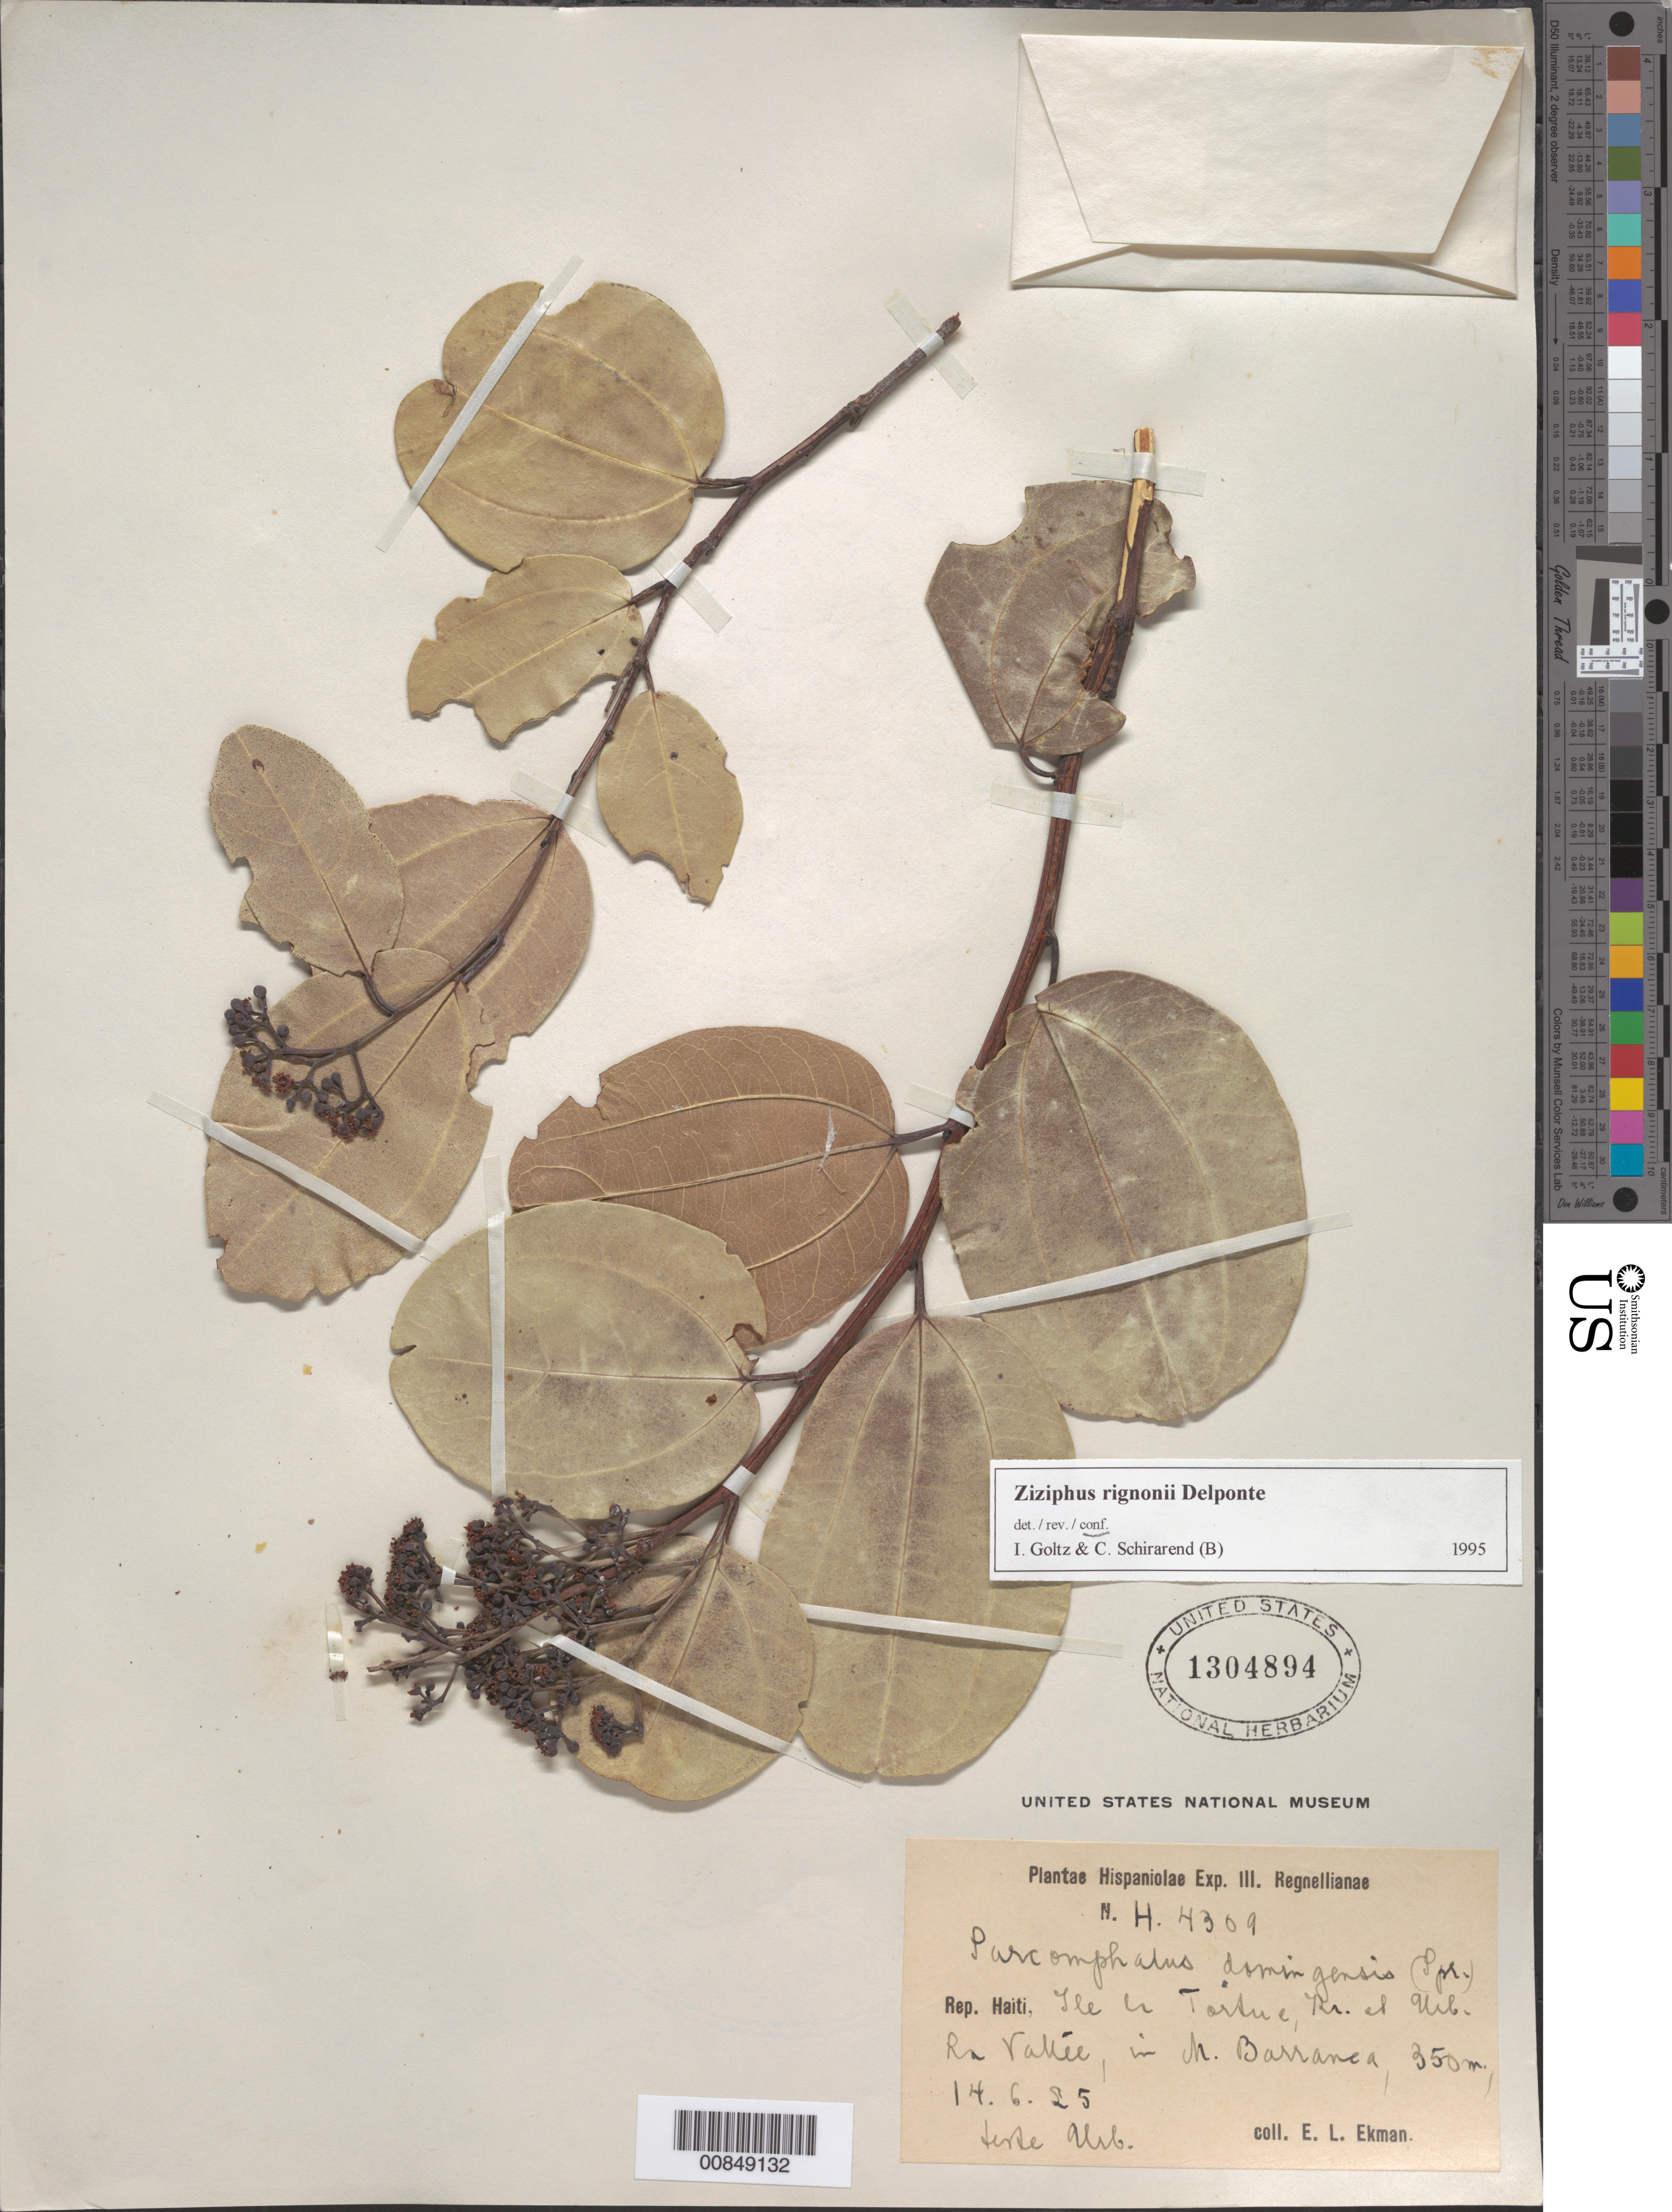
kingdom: Plantae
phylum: Tracheophyta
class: Magnoliopsida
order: Rosales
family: Rhamnaceae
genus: Sarcomphalus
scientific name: Sarcomphalus domingensis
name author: (Spreng.) Krug & Urb.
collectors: E. L. Ekman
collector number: H 4309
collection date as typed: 14 Jun 1925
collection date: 1925-06-14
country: Haiti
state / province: Nord-Ouest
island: Île de la Tortue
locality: La Vallée, in M. Barranea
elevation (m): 350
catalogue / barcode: US 1304894